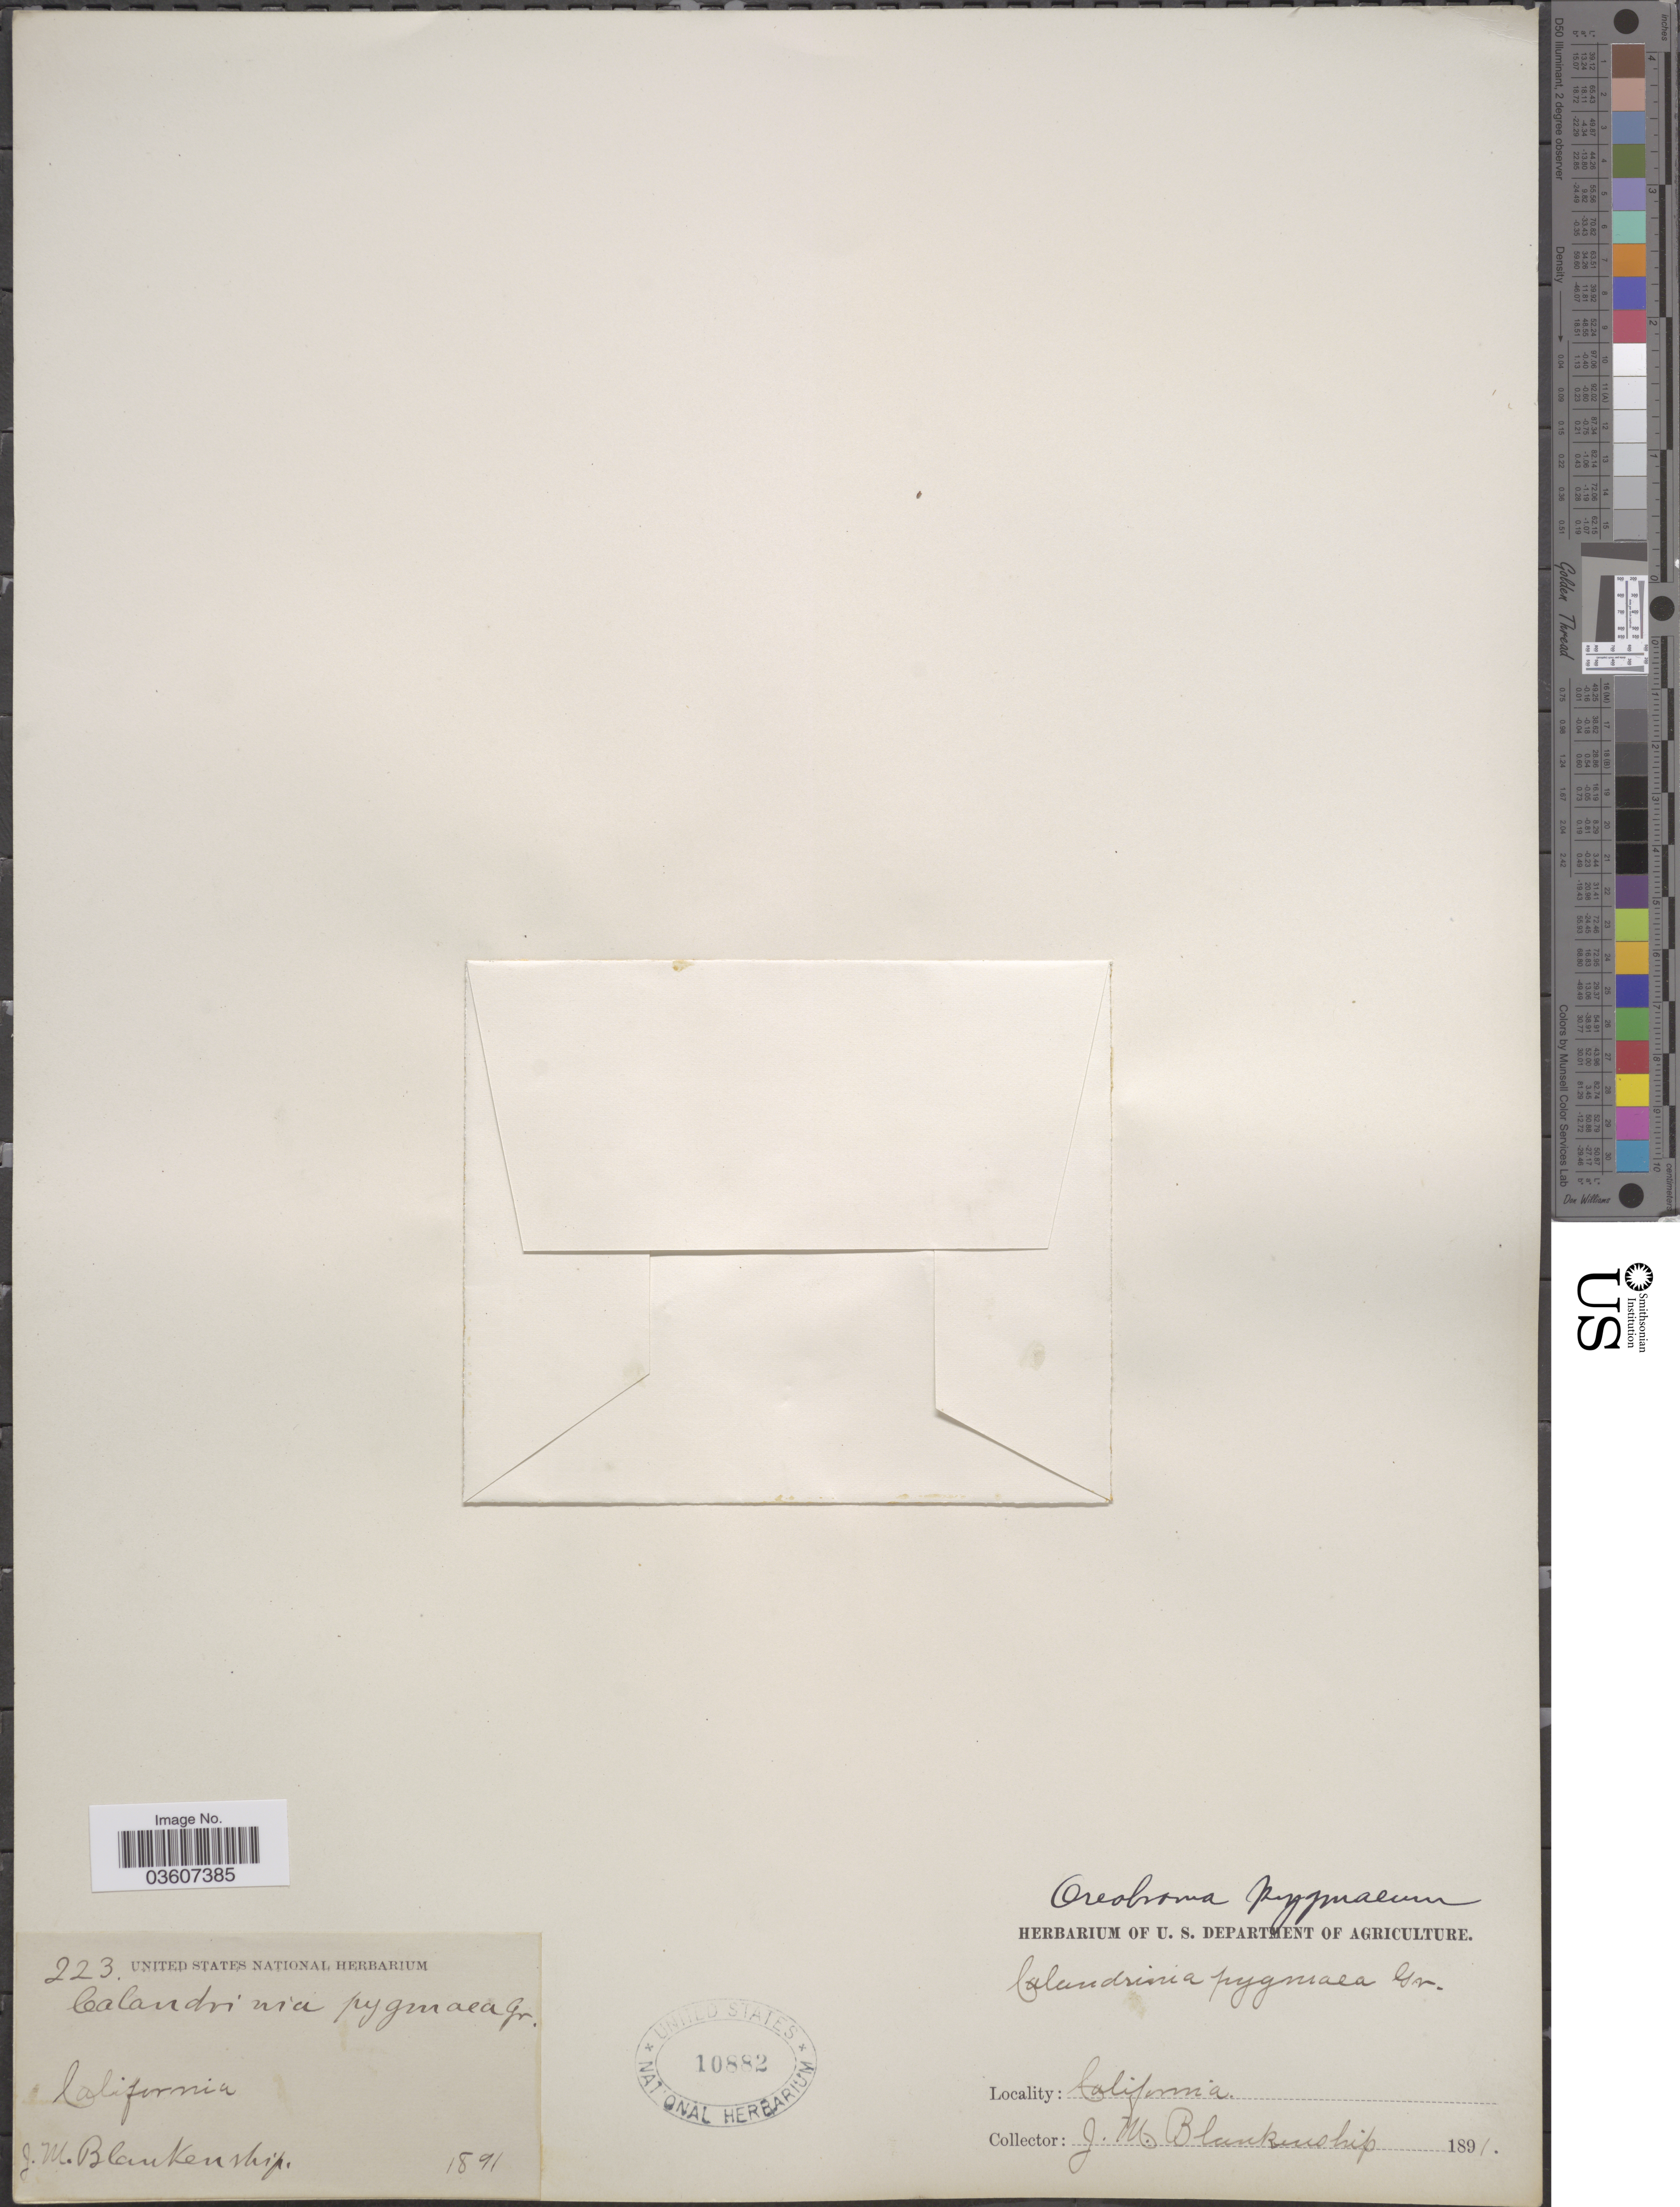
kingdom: Plantae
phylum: Tracheophyta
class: Magnoliopsida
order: Caryophyllales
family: Montiaceae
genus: Lewisia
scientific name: Lewisia pygmaea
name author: (A. Gray) B.L. Rob.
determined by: Strong, Mark T., (BOT), Smithsonian Institution - National Museum of Natural History (UNITED STATES)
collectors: J. W. Blankinship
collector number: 223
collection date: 1891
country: United States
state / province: California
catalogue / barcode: US 10882